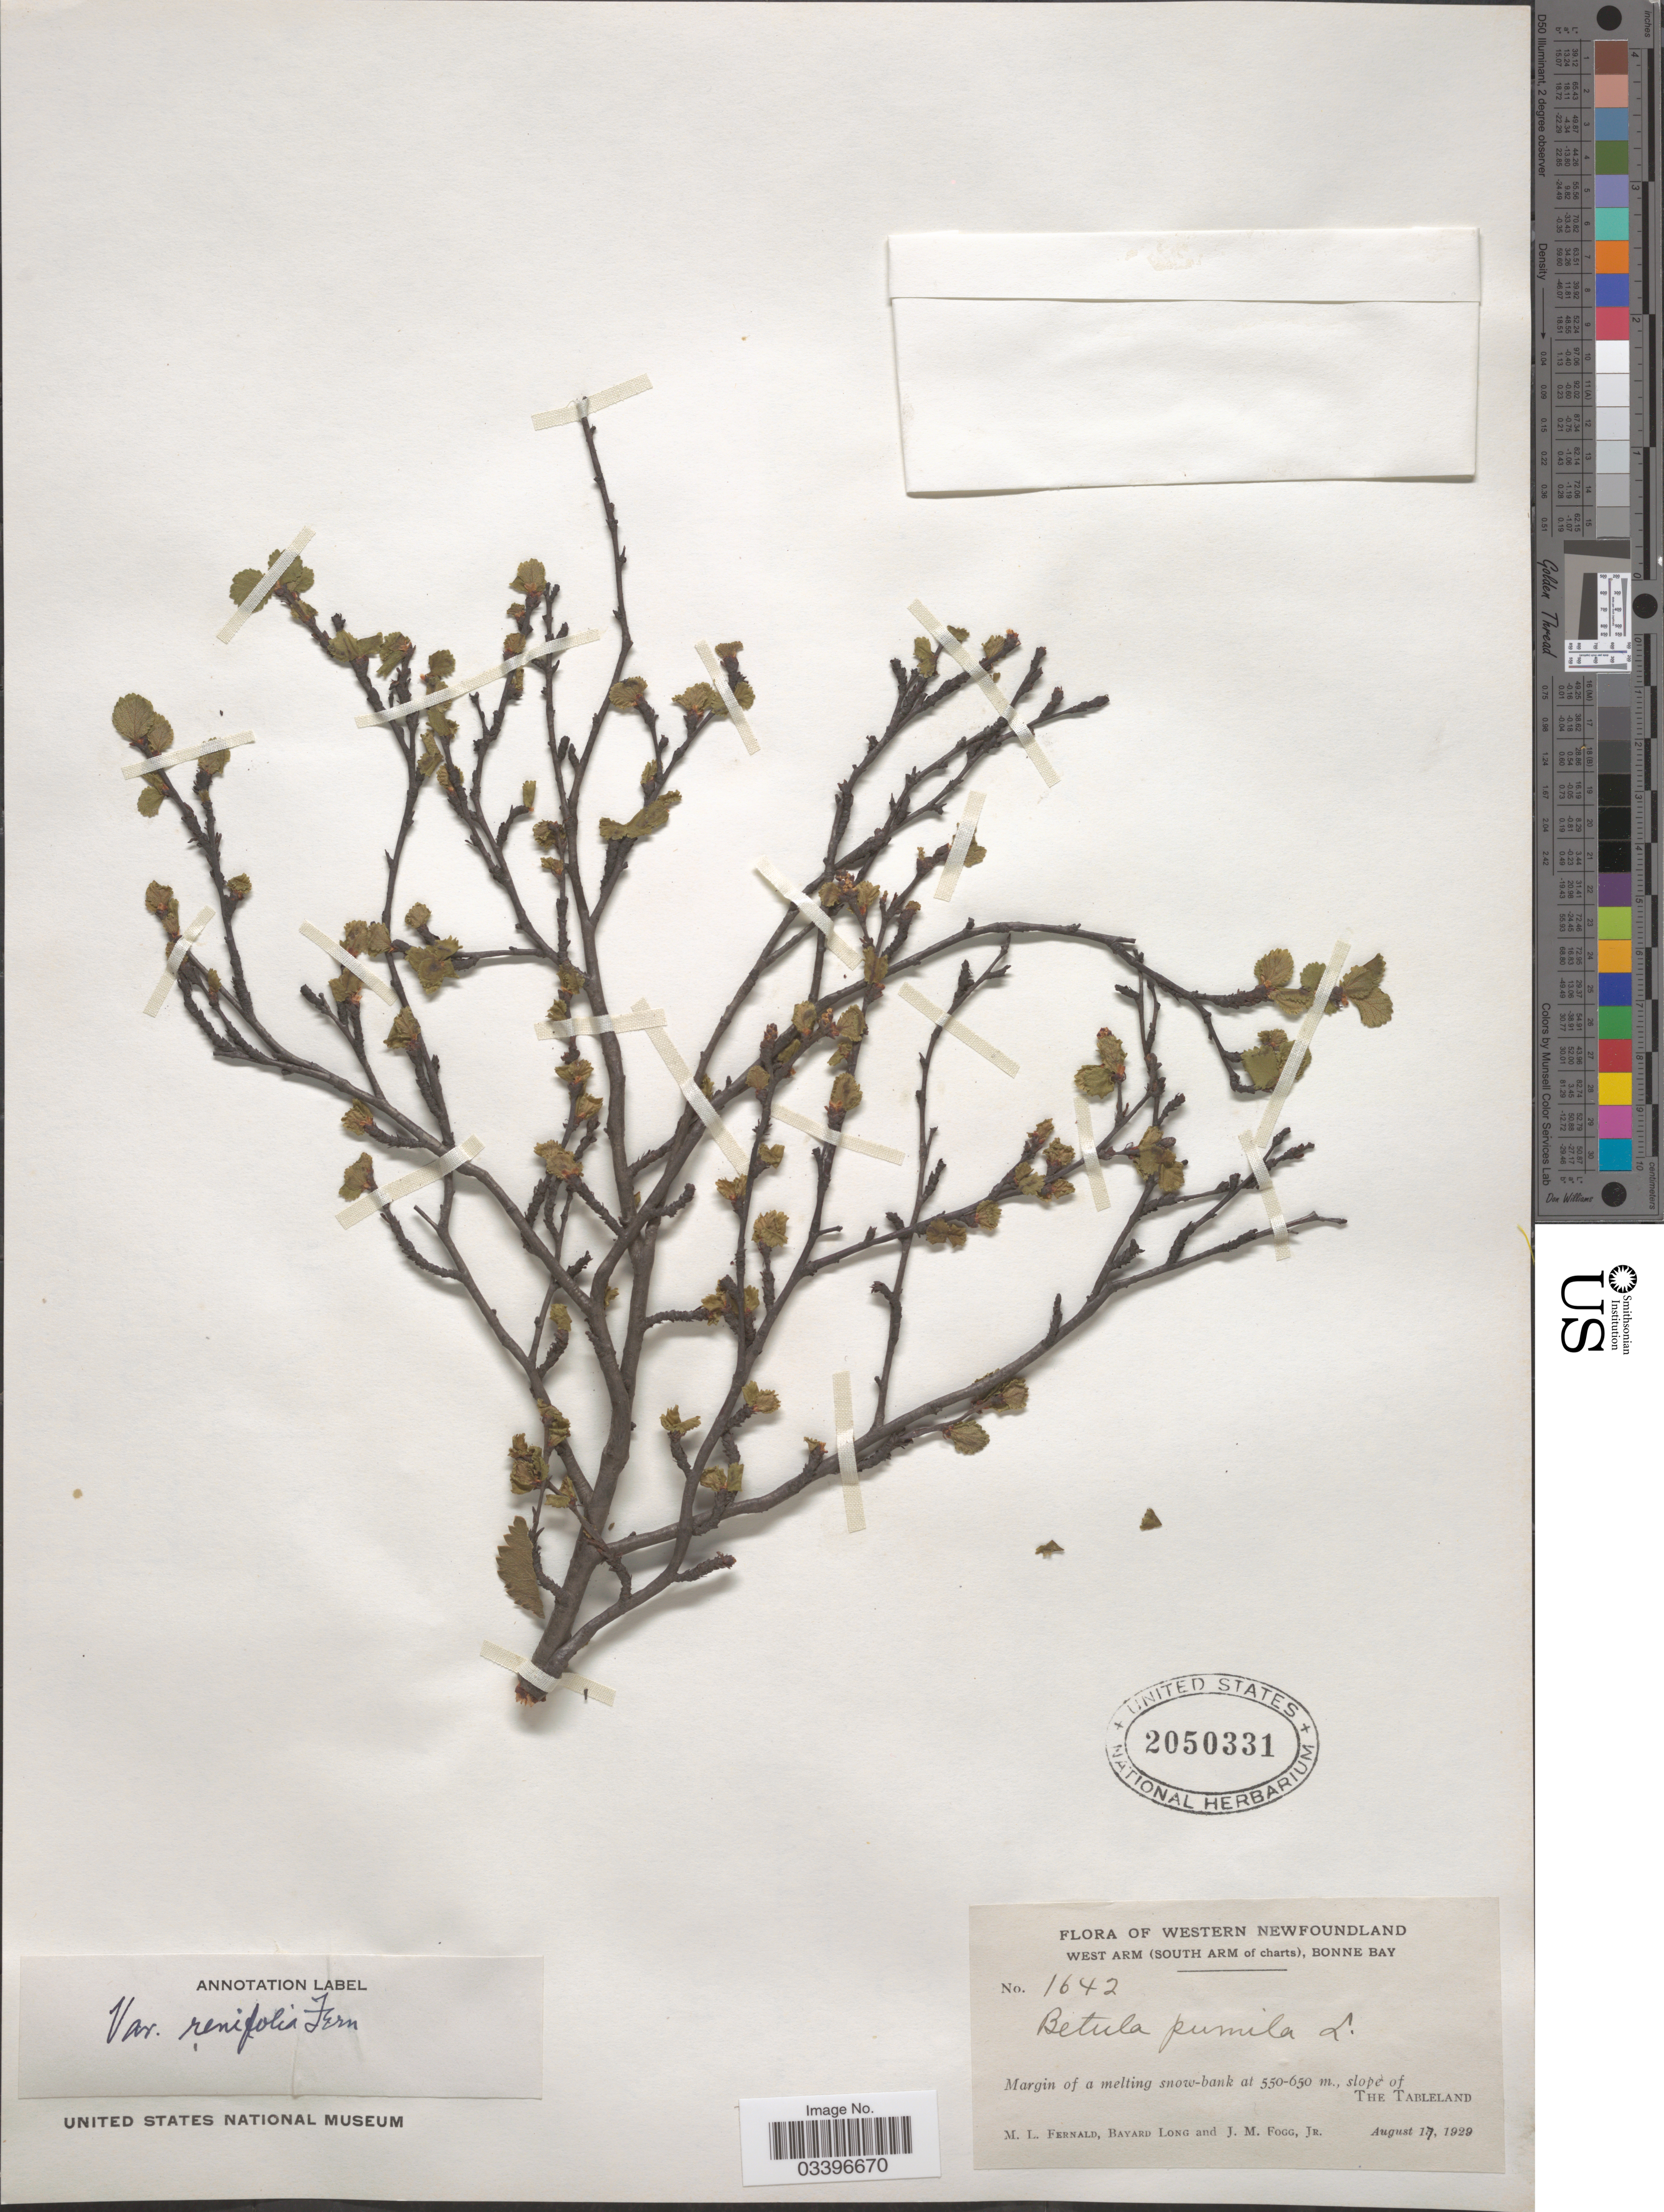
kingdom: Plantae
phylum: Tracheophyta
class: Magnoliopsida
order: Fagales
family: Betulaceae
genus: Betula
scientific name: Betula pumila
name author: L.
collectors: M. L. Fernald, B. Long & J. Fogg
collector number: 1642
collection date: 1929-08-17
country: Canada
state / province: Newfoundland and Labrador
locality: Western Newfoundland, West Arm (South Arm of charts), Bonne Bay. Margin of a melting snow-bank., slope of The Tableland.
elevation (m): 550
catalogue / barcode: US 2050331